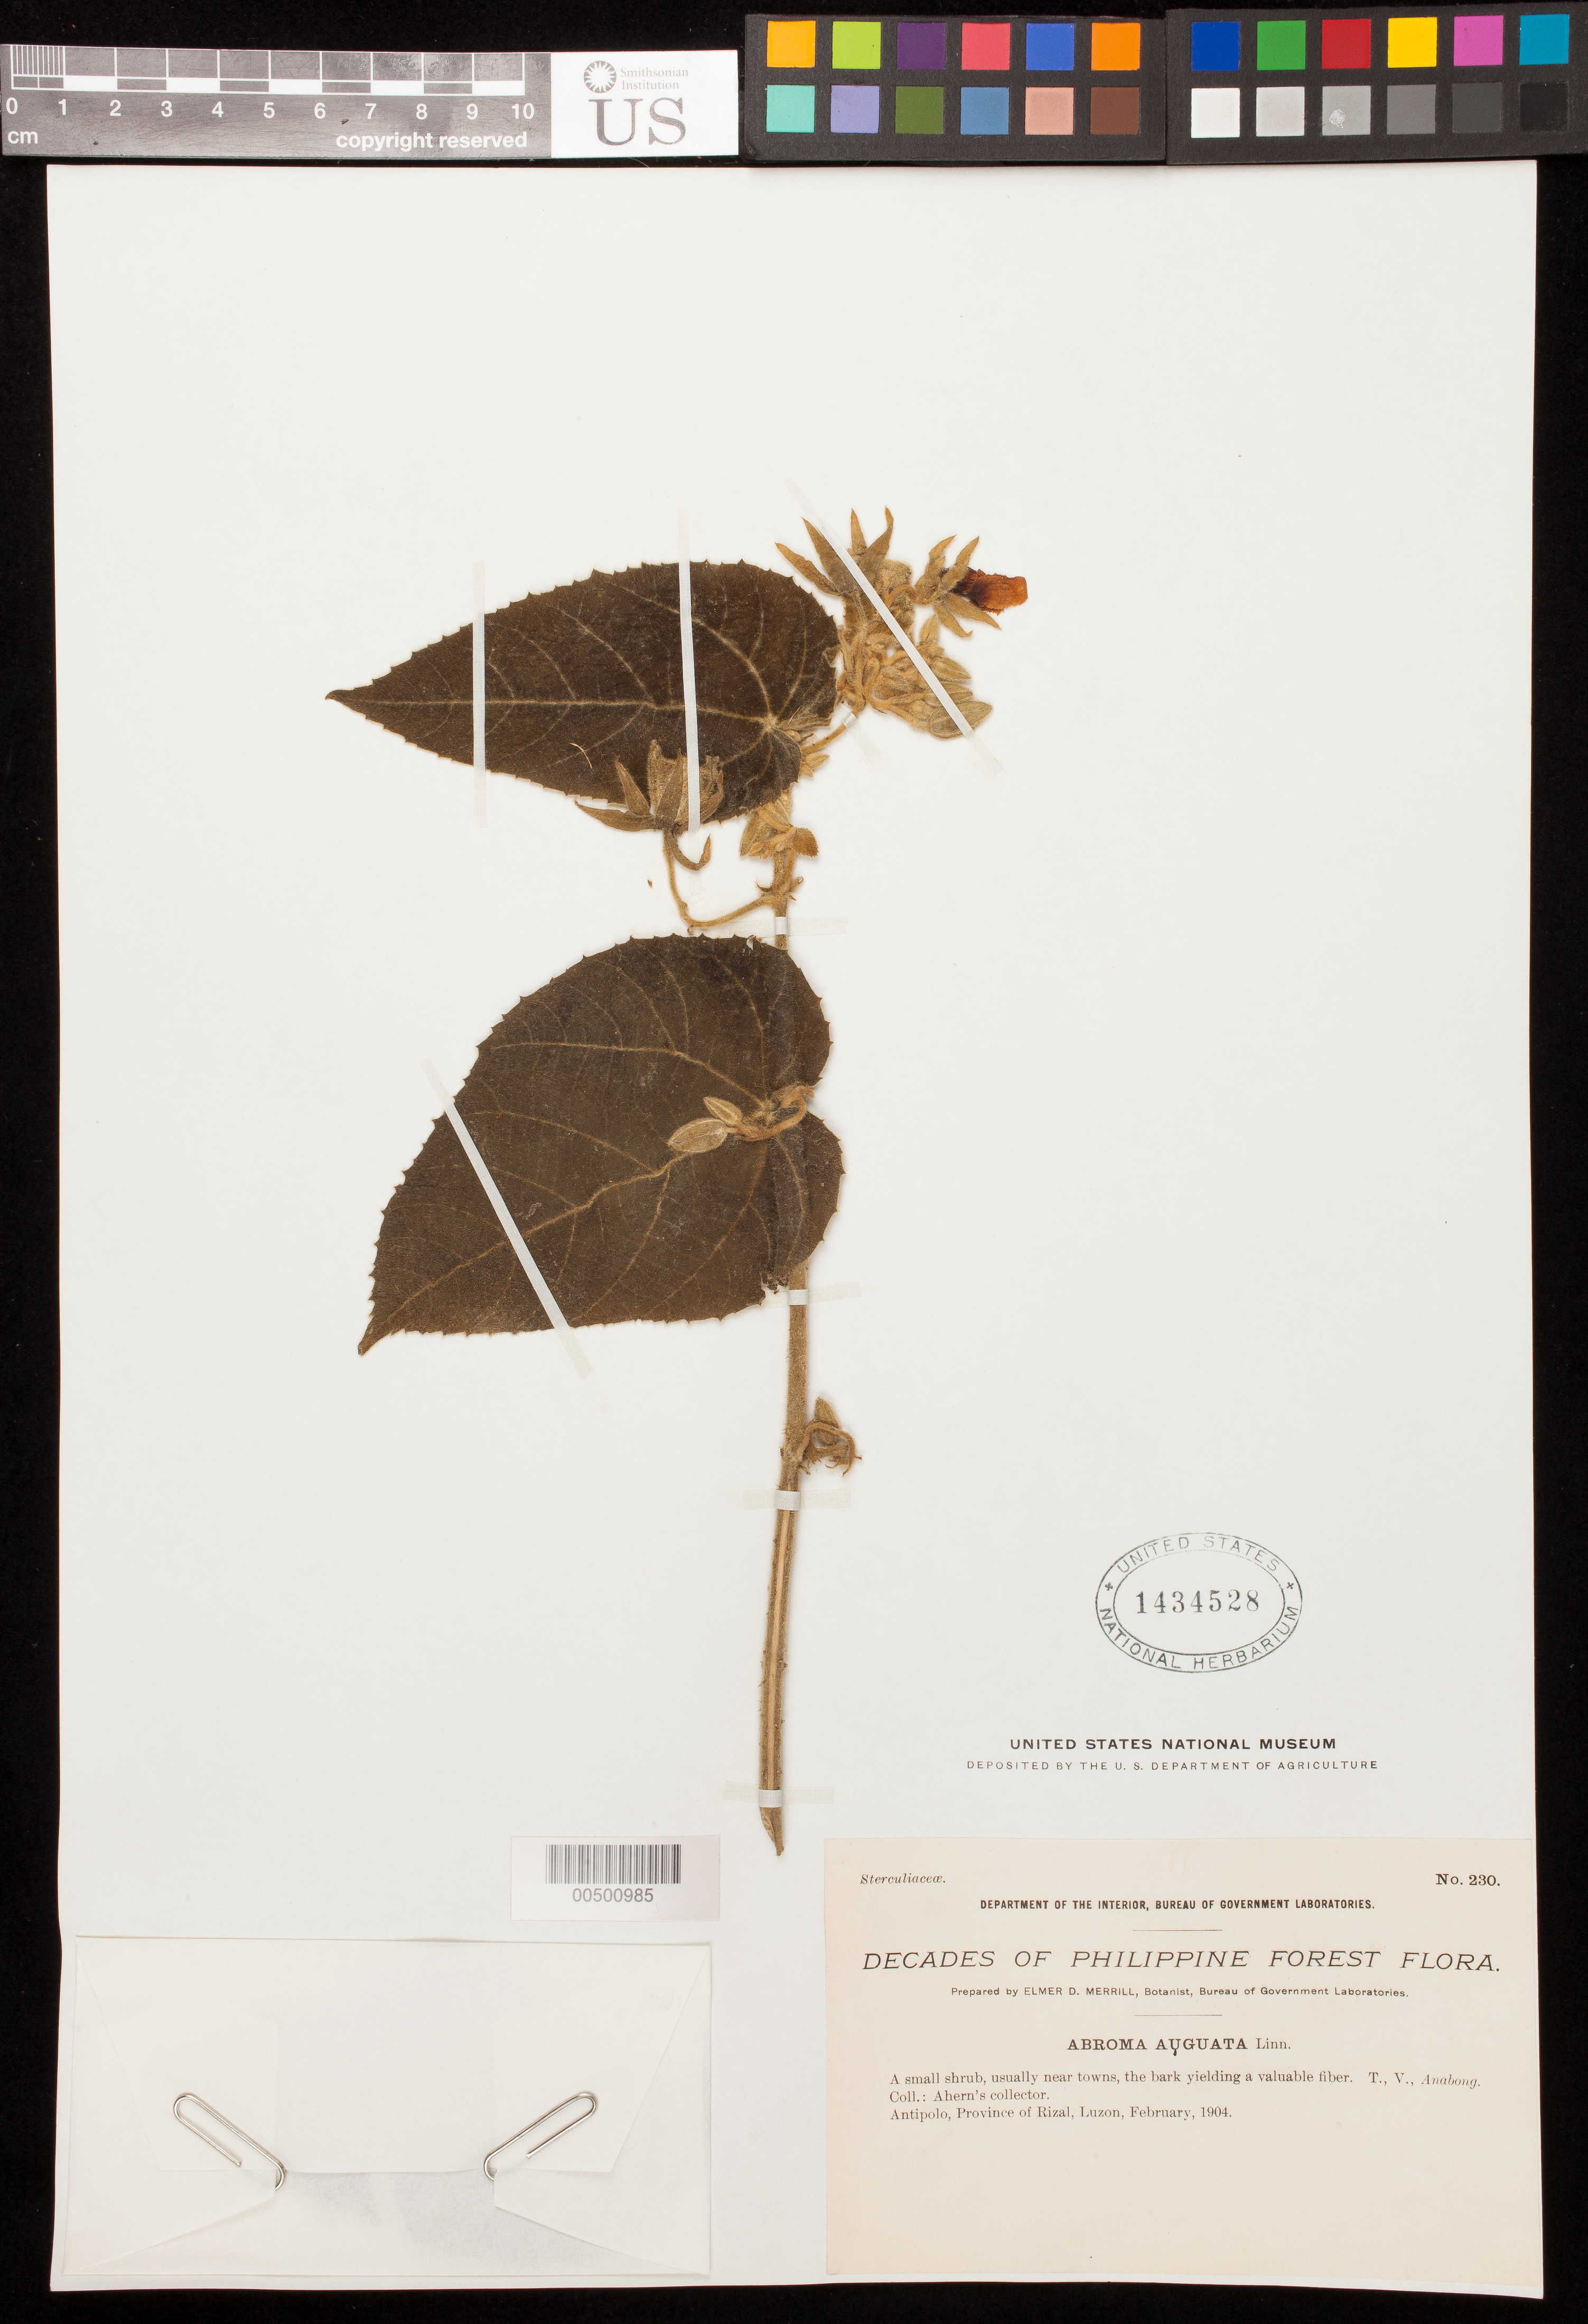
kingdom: Plantae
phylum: Tracheophyta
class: Magnoliopsida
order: Malvales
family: Malvaceae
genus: Abroma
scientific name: Abroma augusta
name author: (L.) L. f.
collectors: Ahern's collector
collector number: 230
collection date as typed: Feb 1904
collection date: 1904-02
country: Philippines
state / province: Calabarzon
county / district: Rizal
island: Luzon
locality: Antipolo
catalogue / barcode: US 1434528